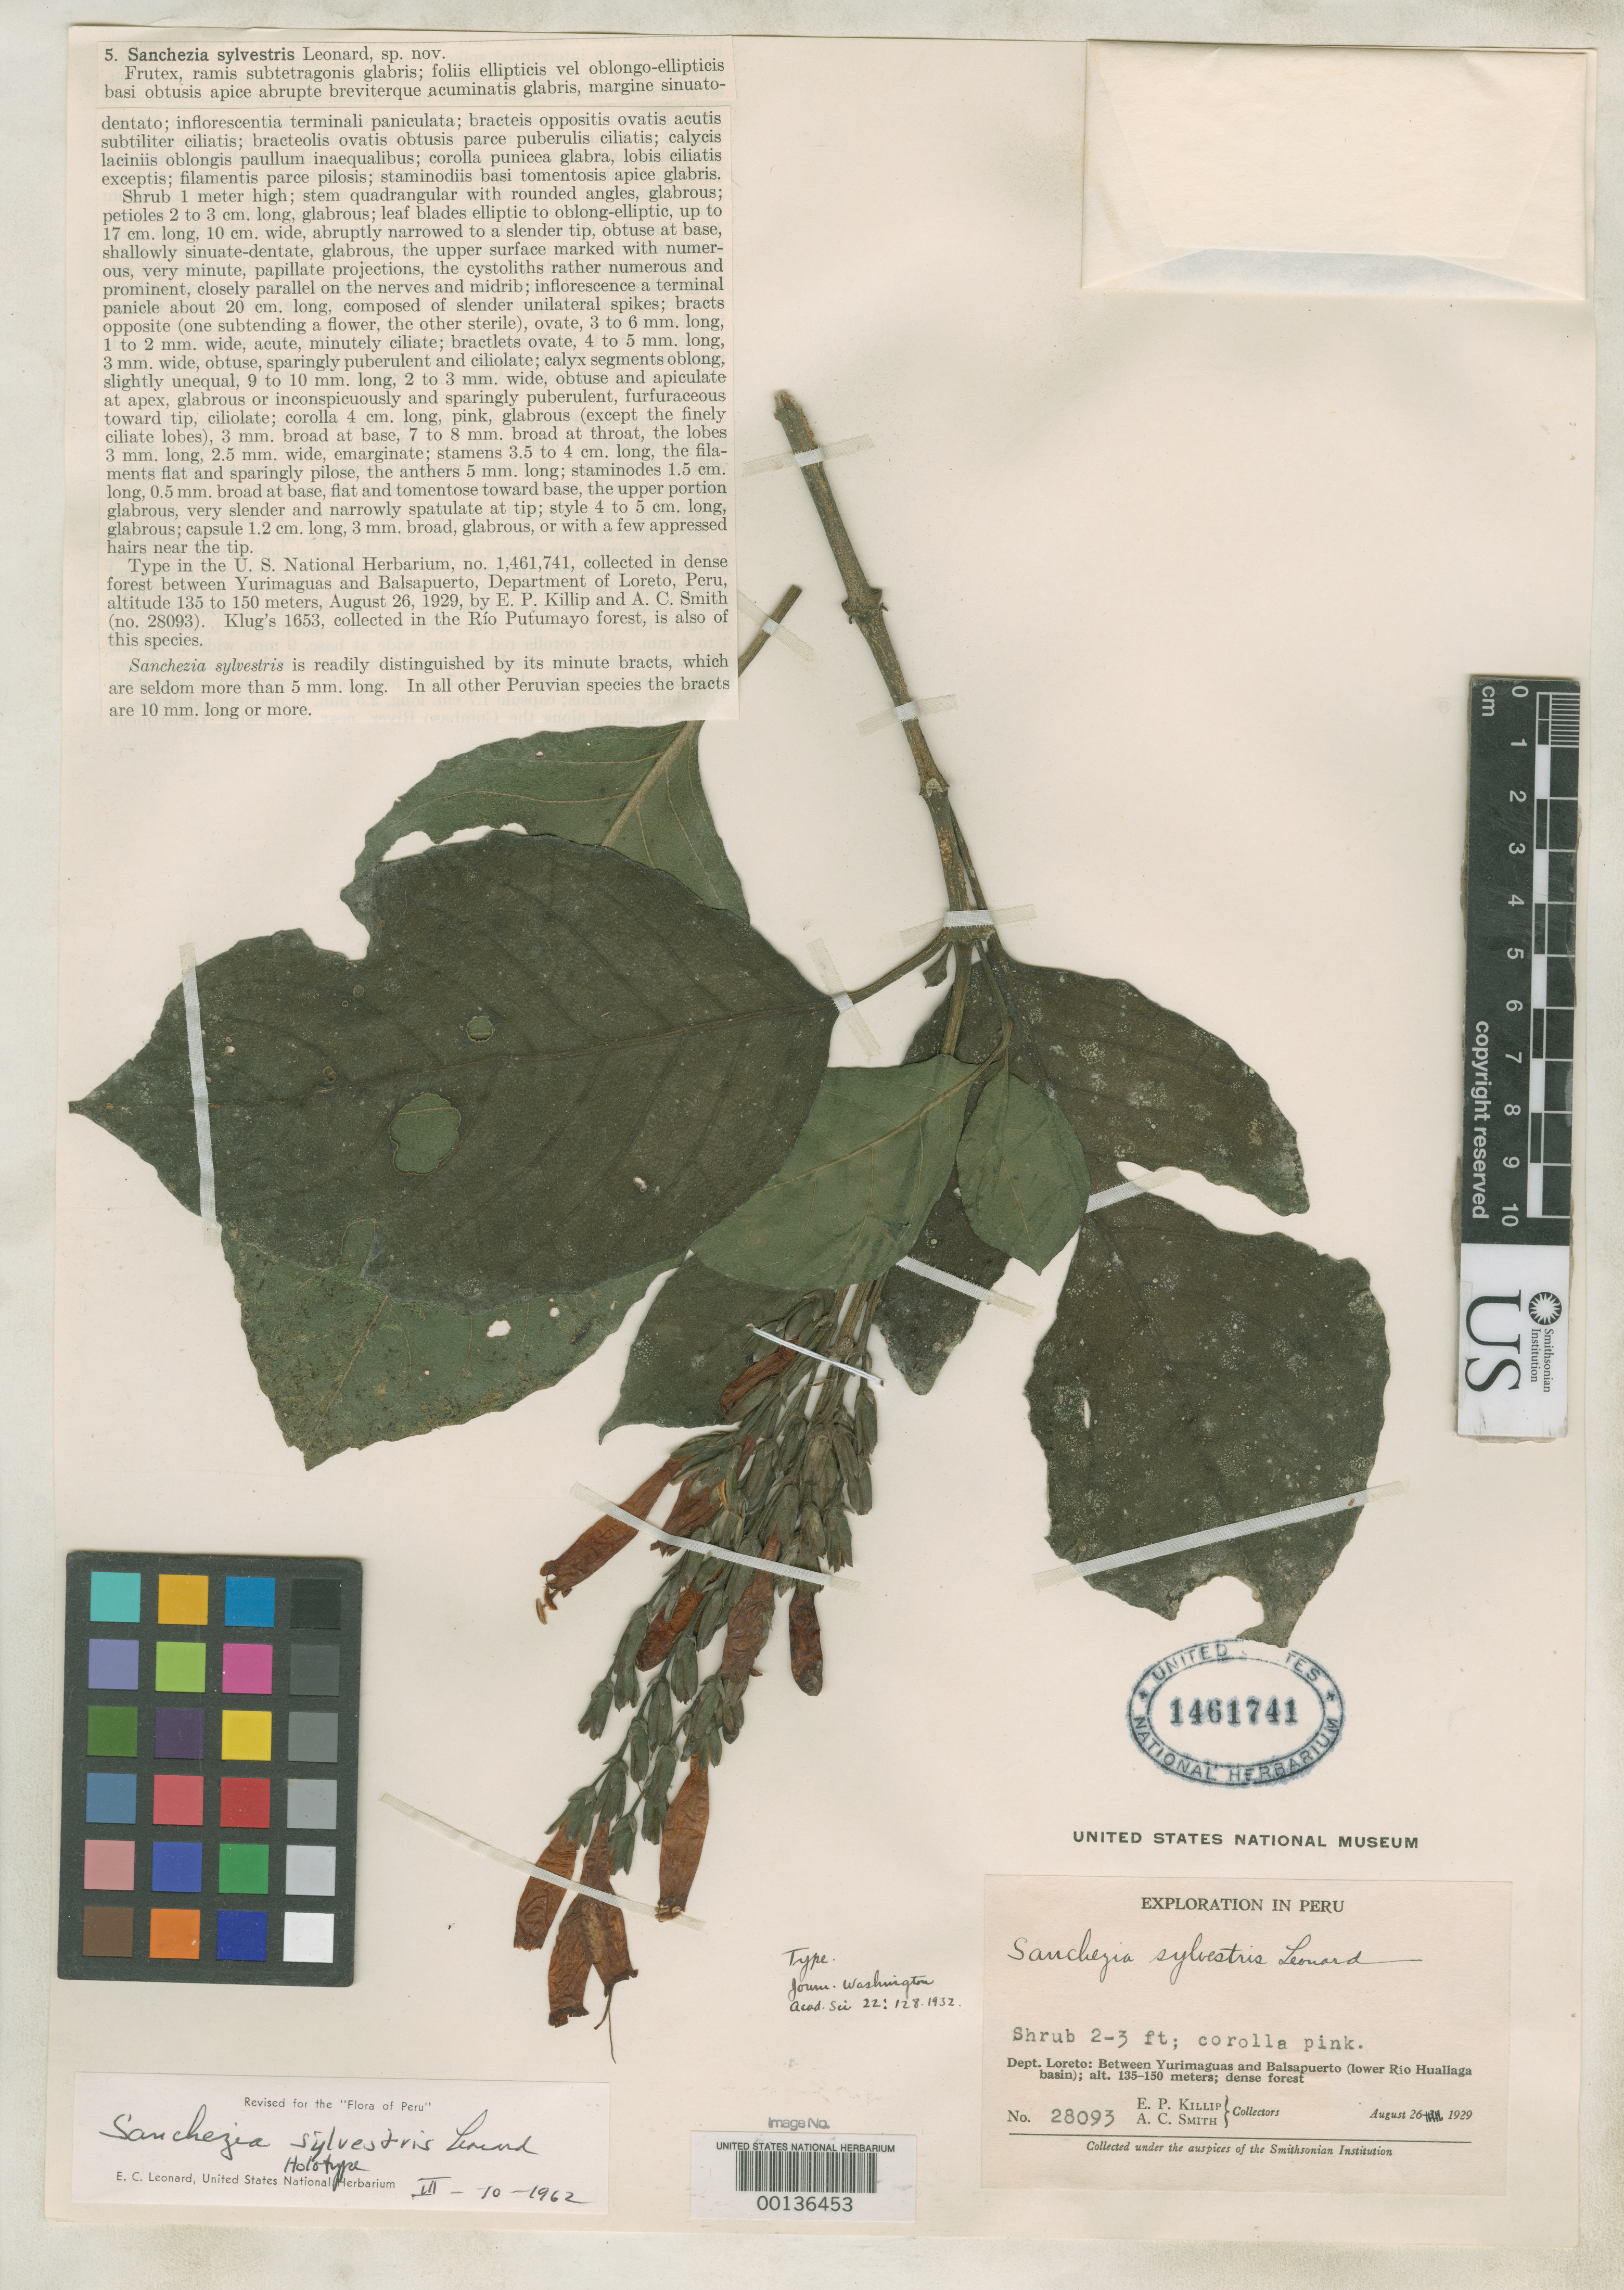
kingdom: Plantae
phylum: Tracheophyta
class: Magnoliopsida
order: Lamiales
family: Acanthaceae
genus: Sanchezia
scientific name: Sanchezia sylvestris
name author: Leonard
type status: Holotype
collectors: E. P. Killip & A. C. Smith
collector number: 28093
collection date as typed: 26 Aug 1929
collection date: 1929-08-26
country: Peru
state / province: Loreto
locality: Between Yurimaguas & Balsapuerto.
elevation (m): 135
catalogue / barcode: US 1461741